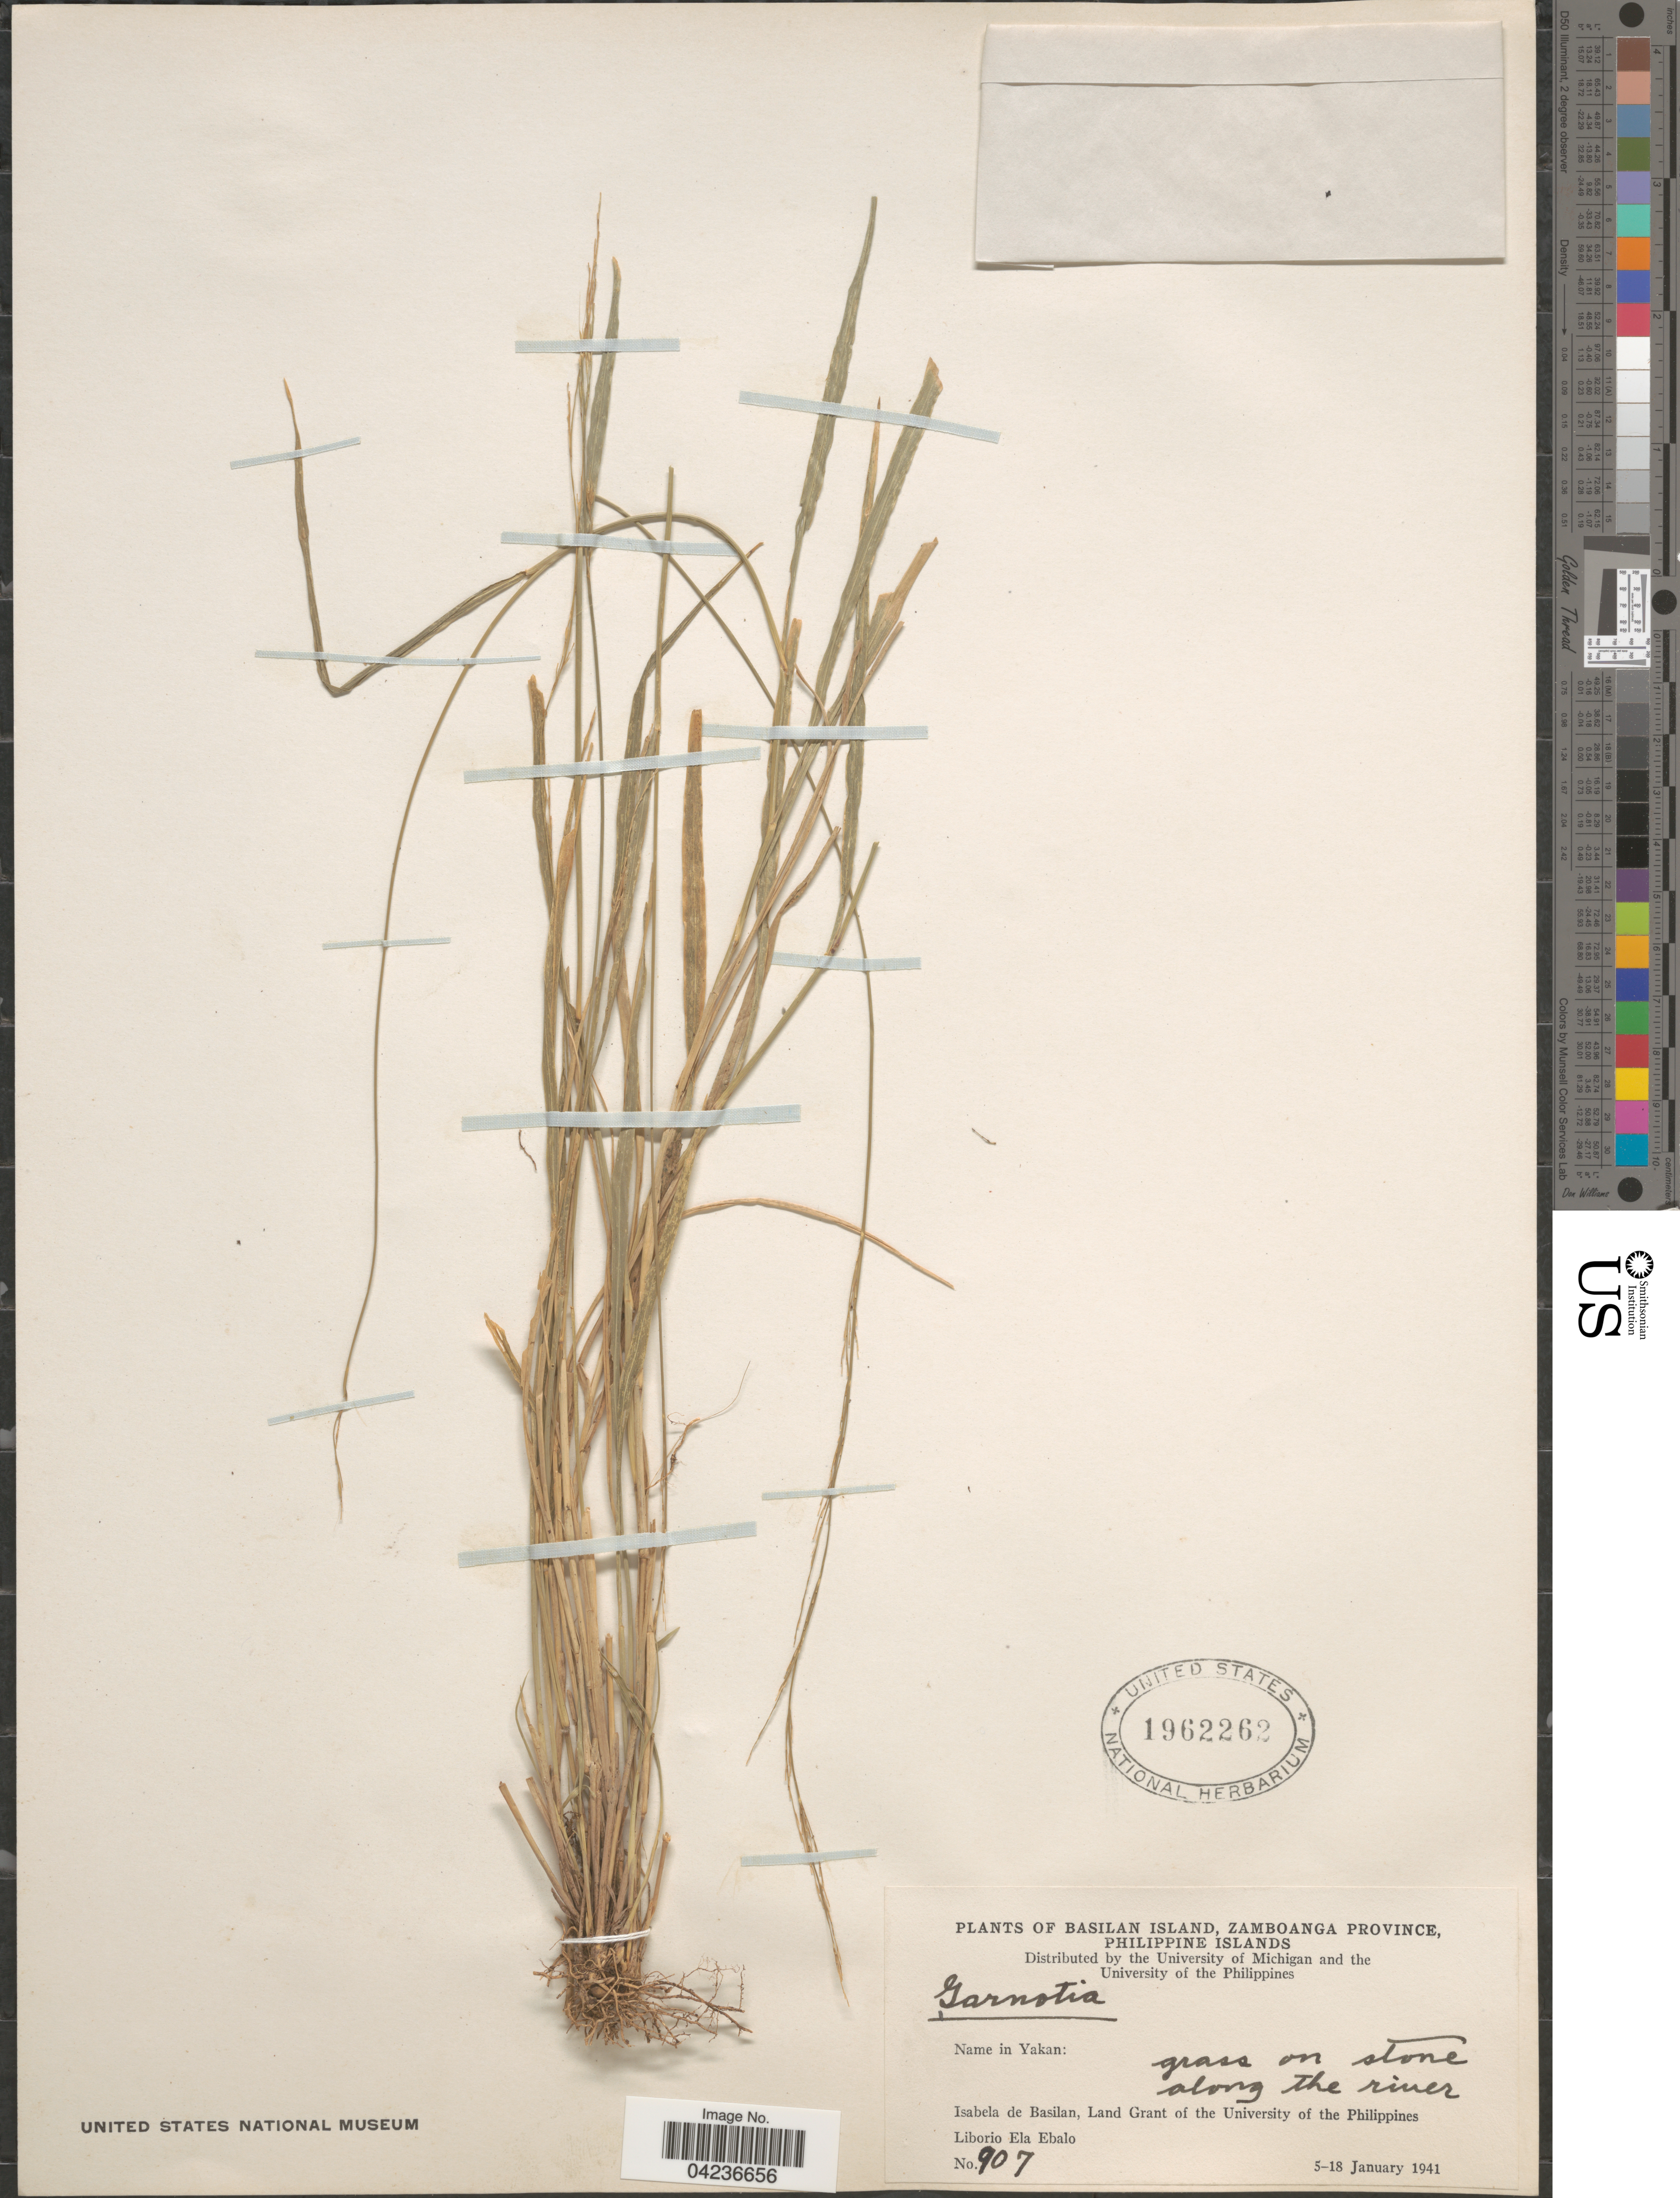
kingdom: Plantae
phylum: Tracheophyta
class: Liliopsida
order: Poales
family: Poaceae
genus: Garnotia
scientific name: Garnotia sp.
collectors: L. Ebalo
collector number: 907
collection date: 1941-01-05/1941-01-18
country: Philippines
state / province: Muslim Mindanao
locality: Basilan Island, Zamboanga Province, Philippine Islands. Isabela de Basilan, Land Grant of the University of the Philippines. Along the river.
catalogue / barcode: US 1962262